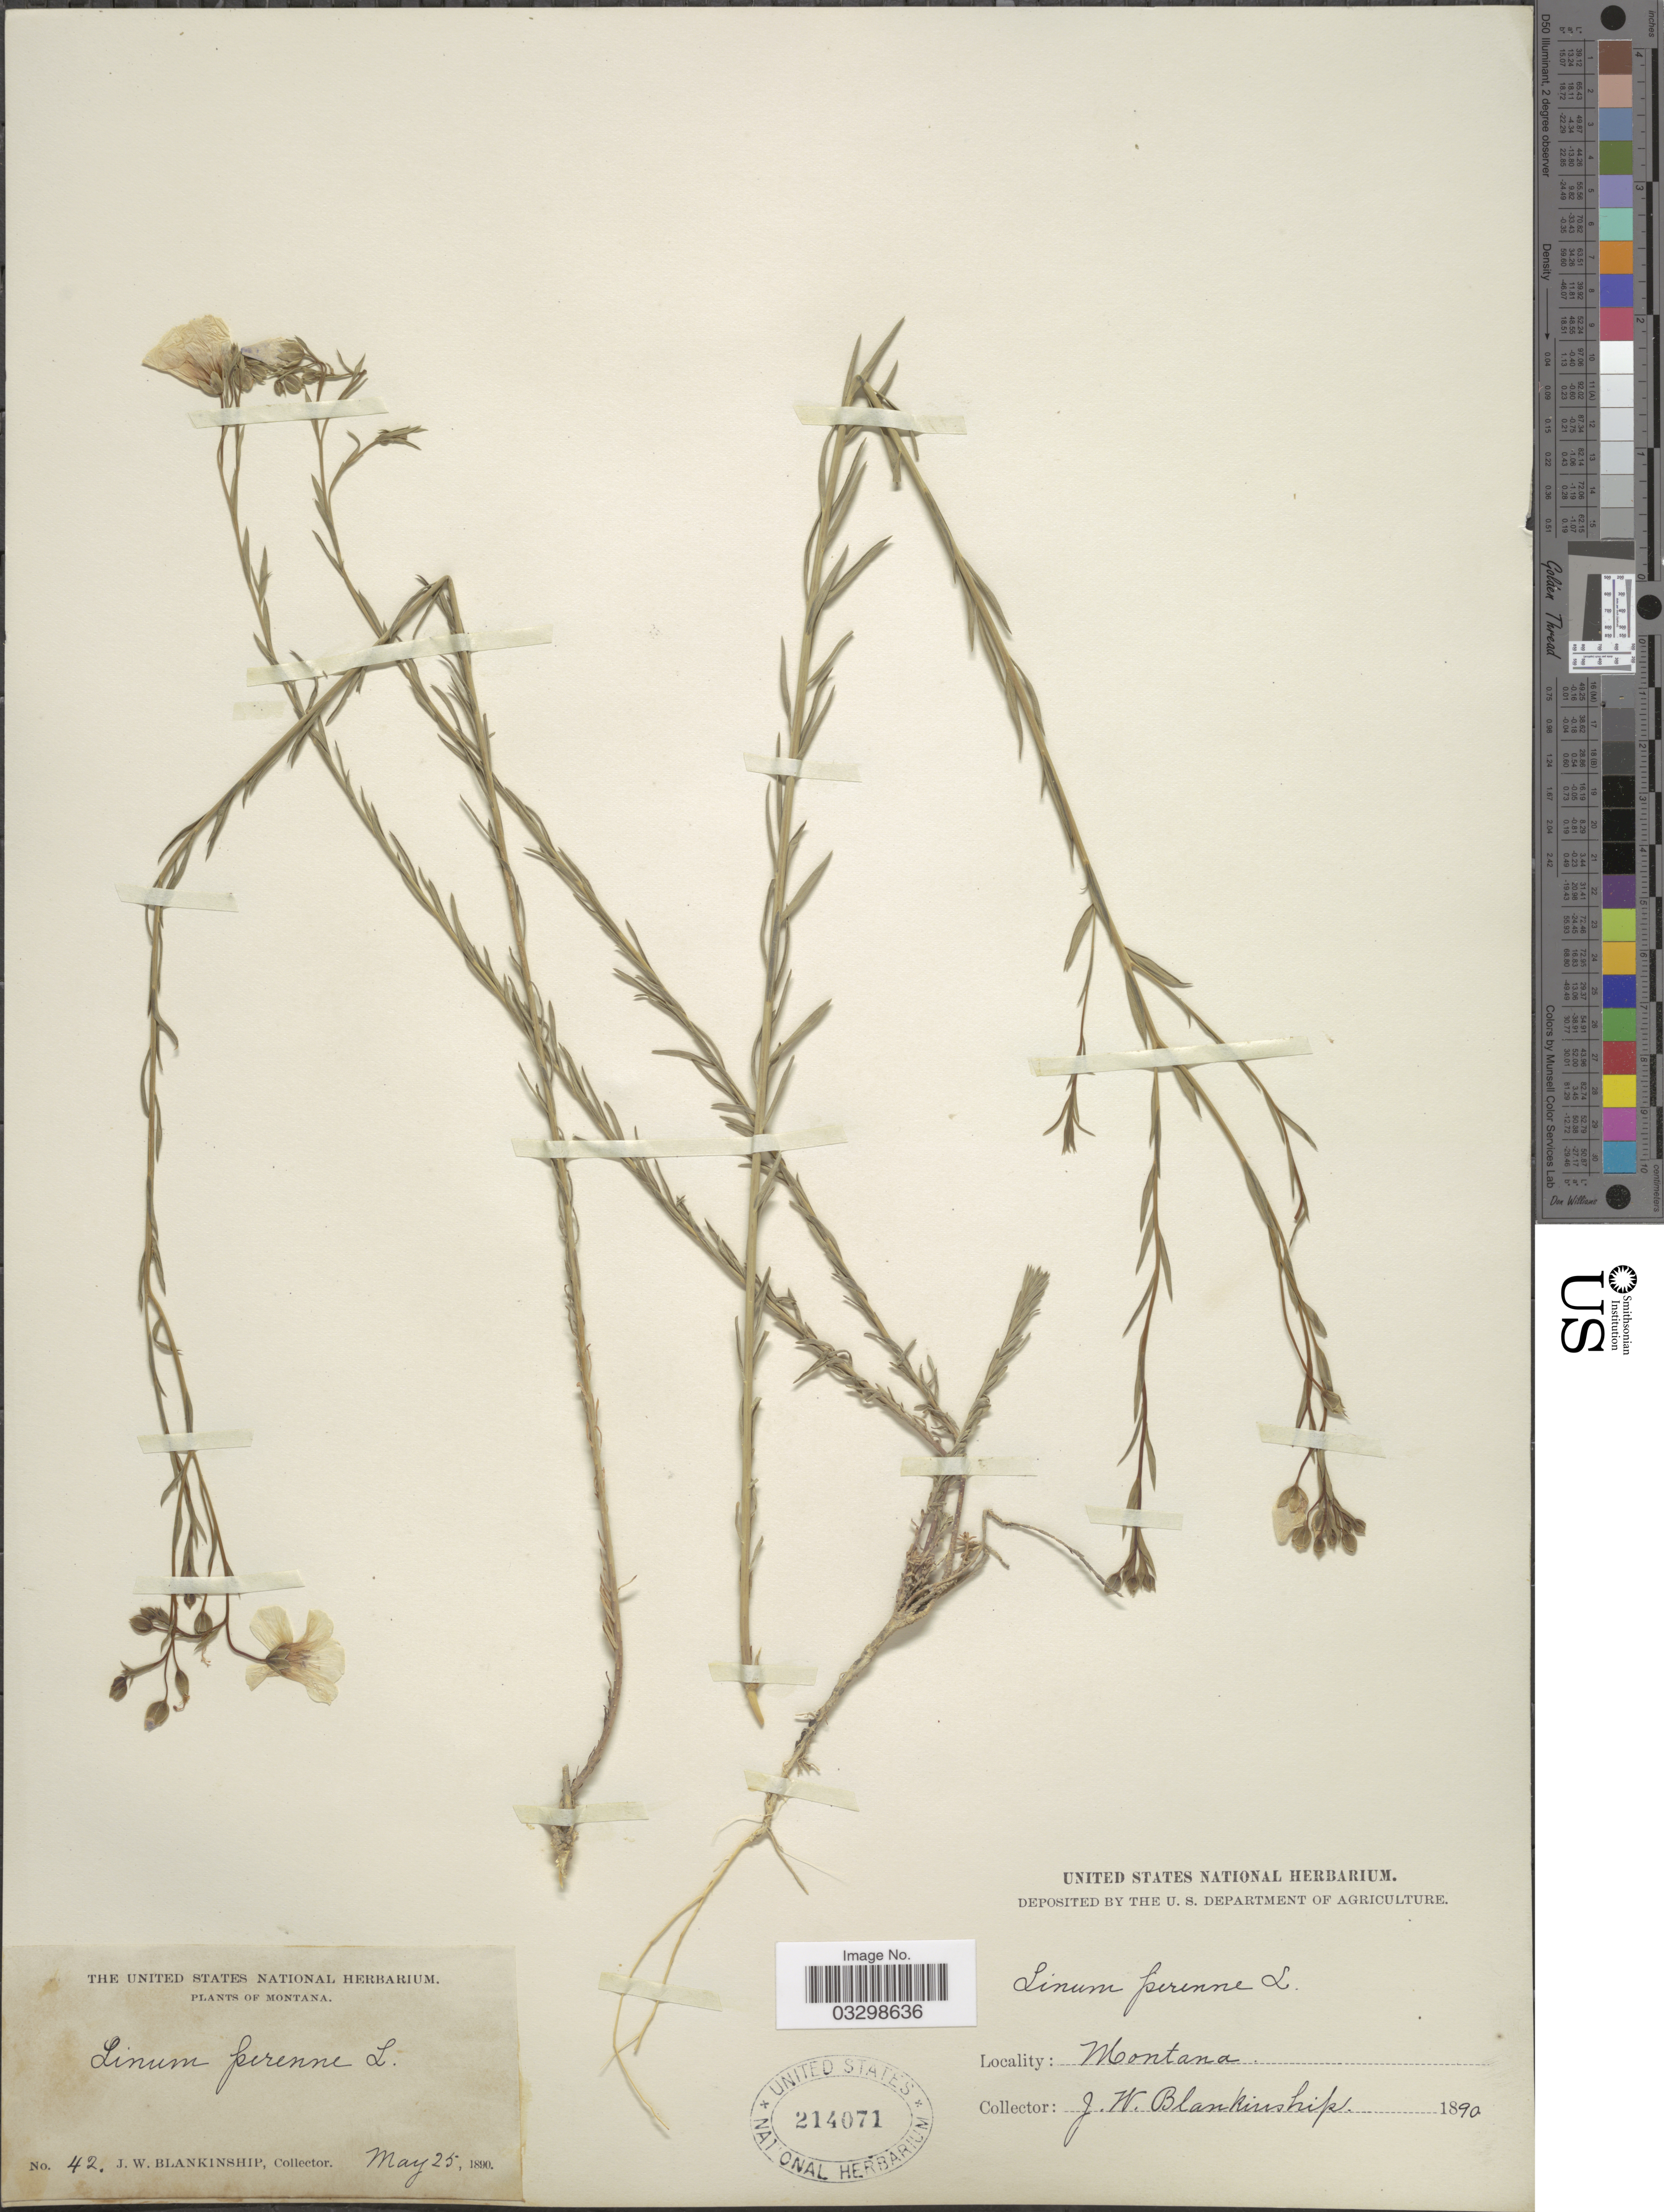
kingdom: Plantae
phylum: Tracheophyta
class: Magnoliopsida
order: Malpighiales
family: Linaceae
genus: Linum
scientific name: Linum lewisii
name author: Pursh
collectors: J. W. Blankinship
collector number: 42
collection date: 1890-05-25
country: United States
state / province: Montana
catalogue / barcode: US 214071